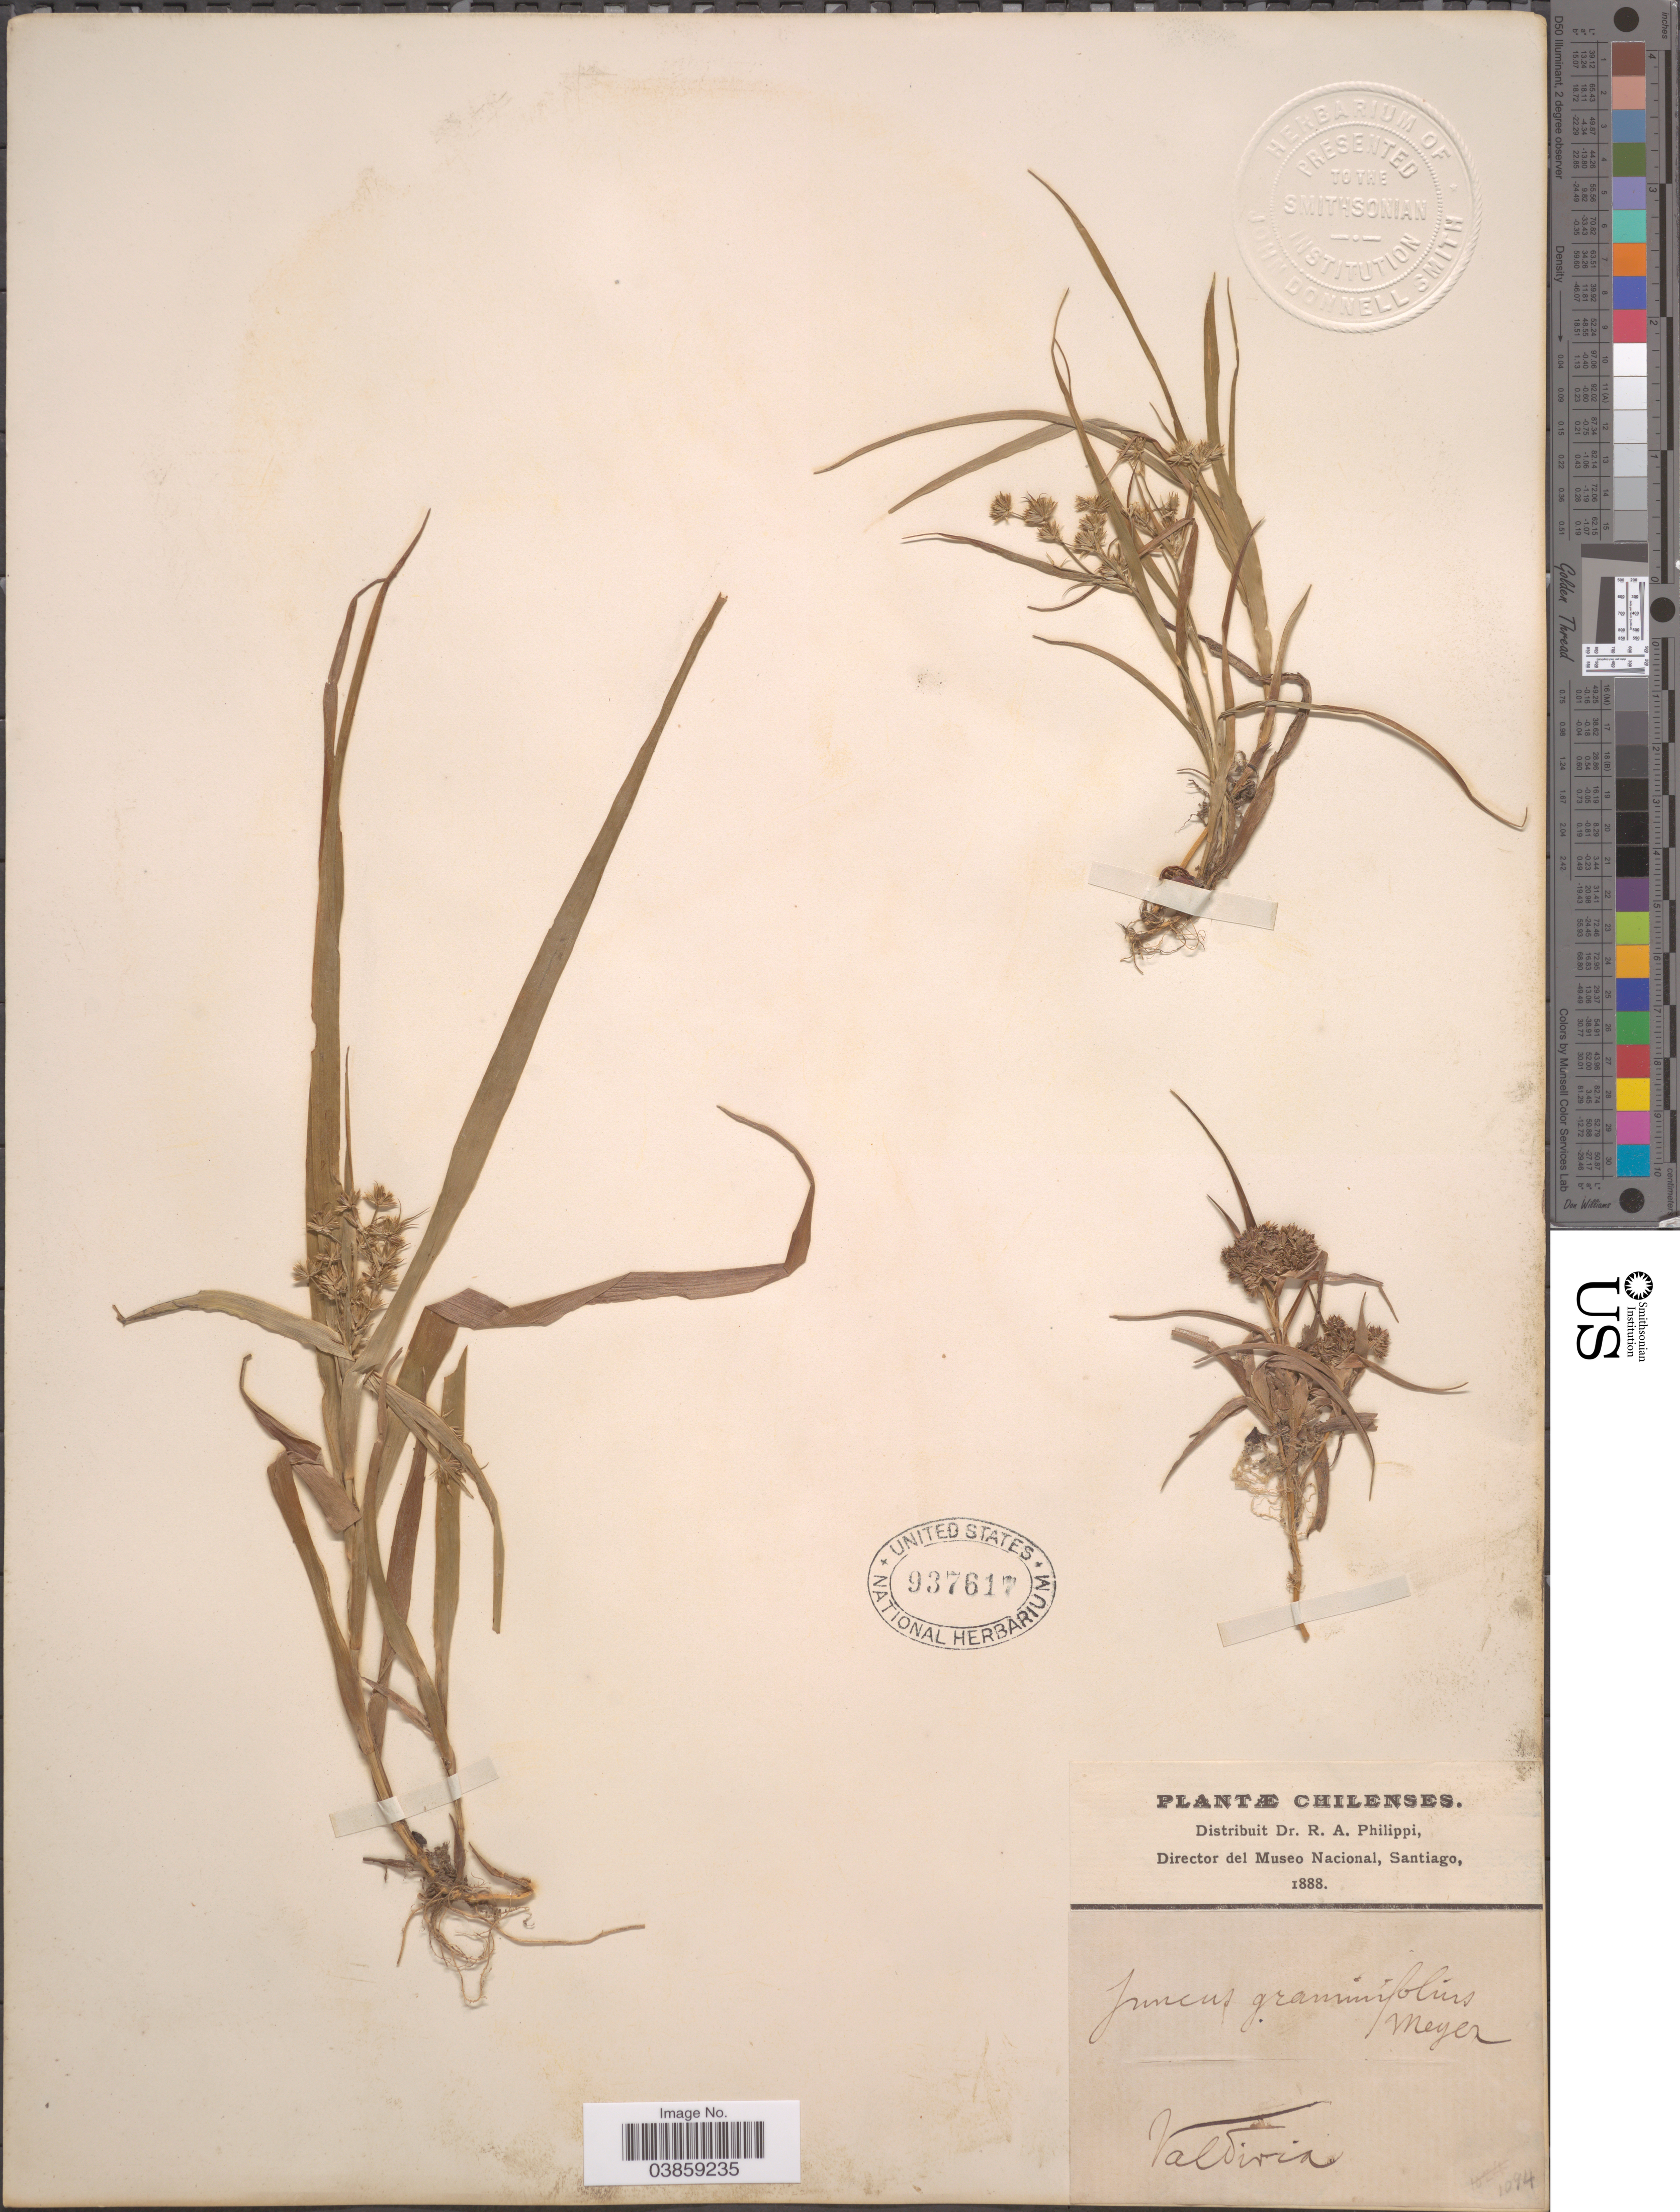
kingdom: Plantae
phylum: Tracheophyta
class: Liliopsida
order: Poales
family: Juncaceae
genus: Juncus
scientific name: Juncus cyperoides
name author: Laharpe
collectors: ex. herb. R.A. Philippi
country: Chile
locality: Valdivia.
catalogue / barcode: US 937617